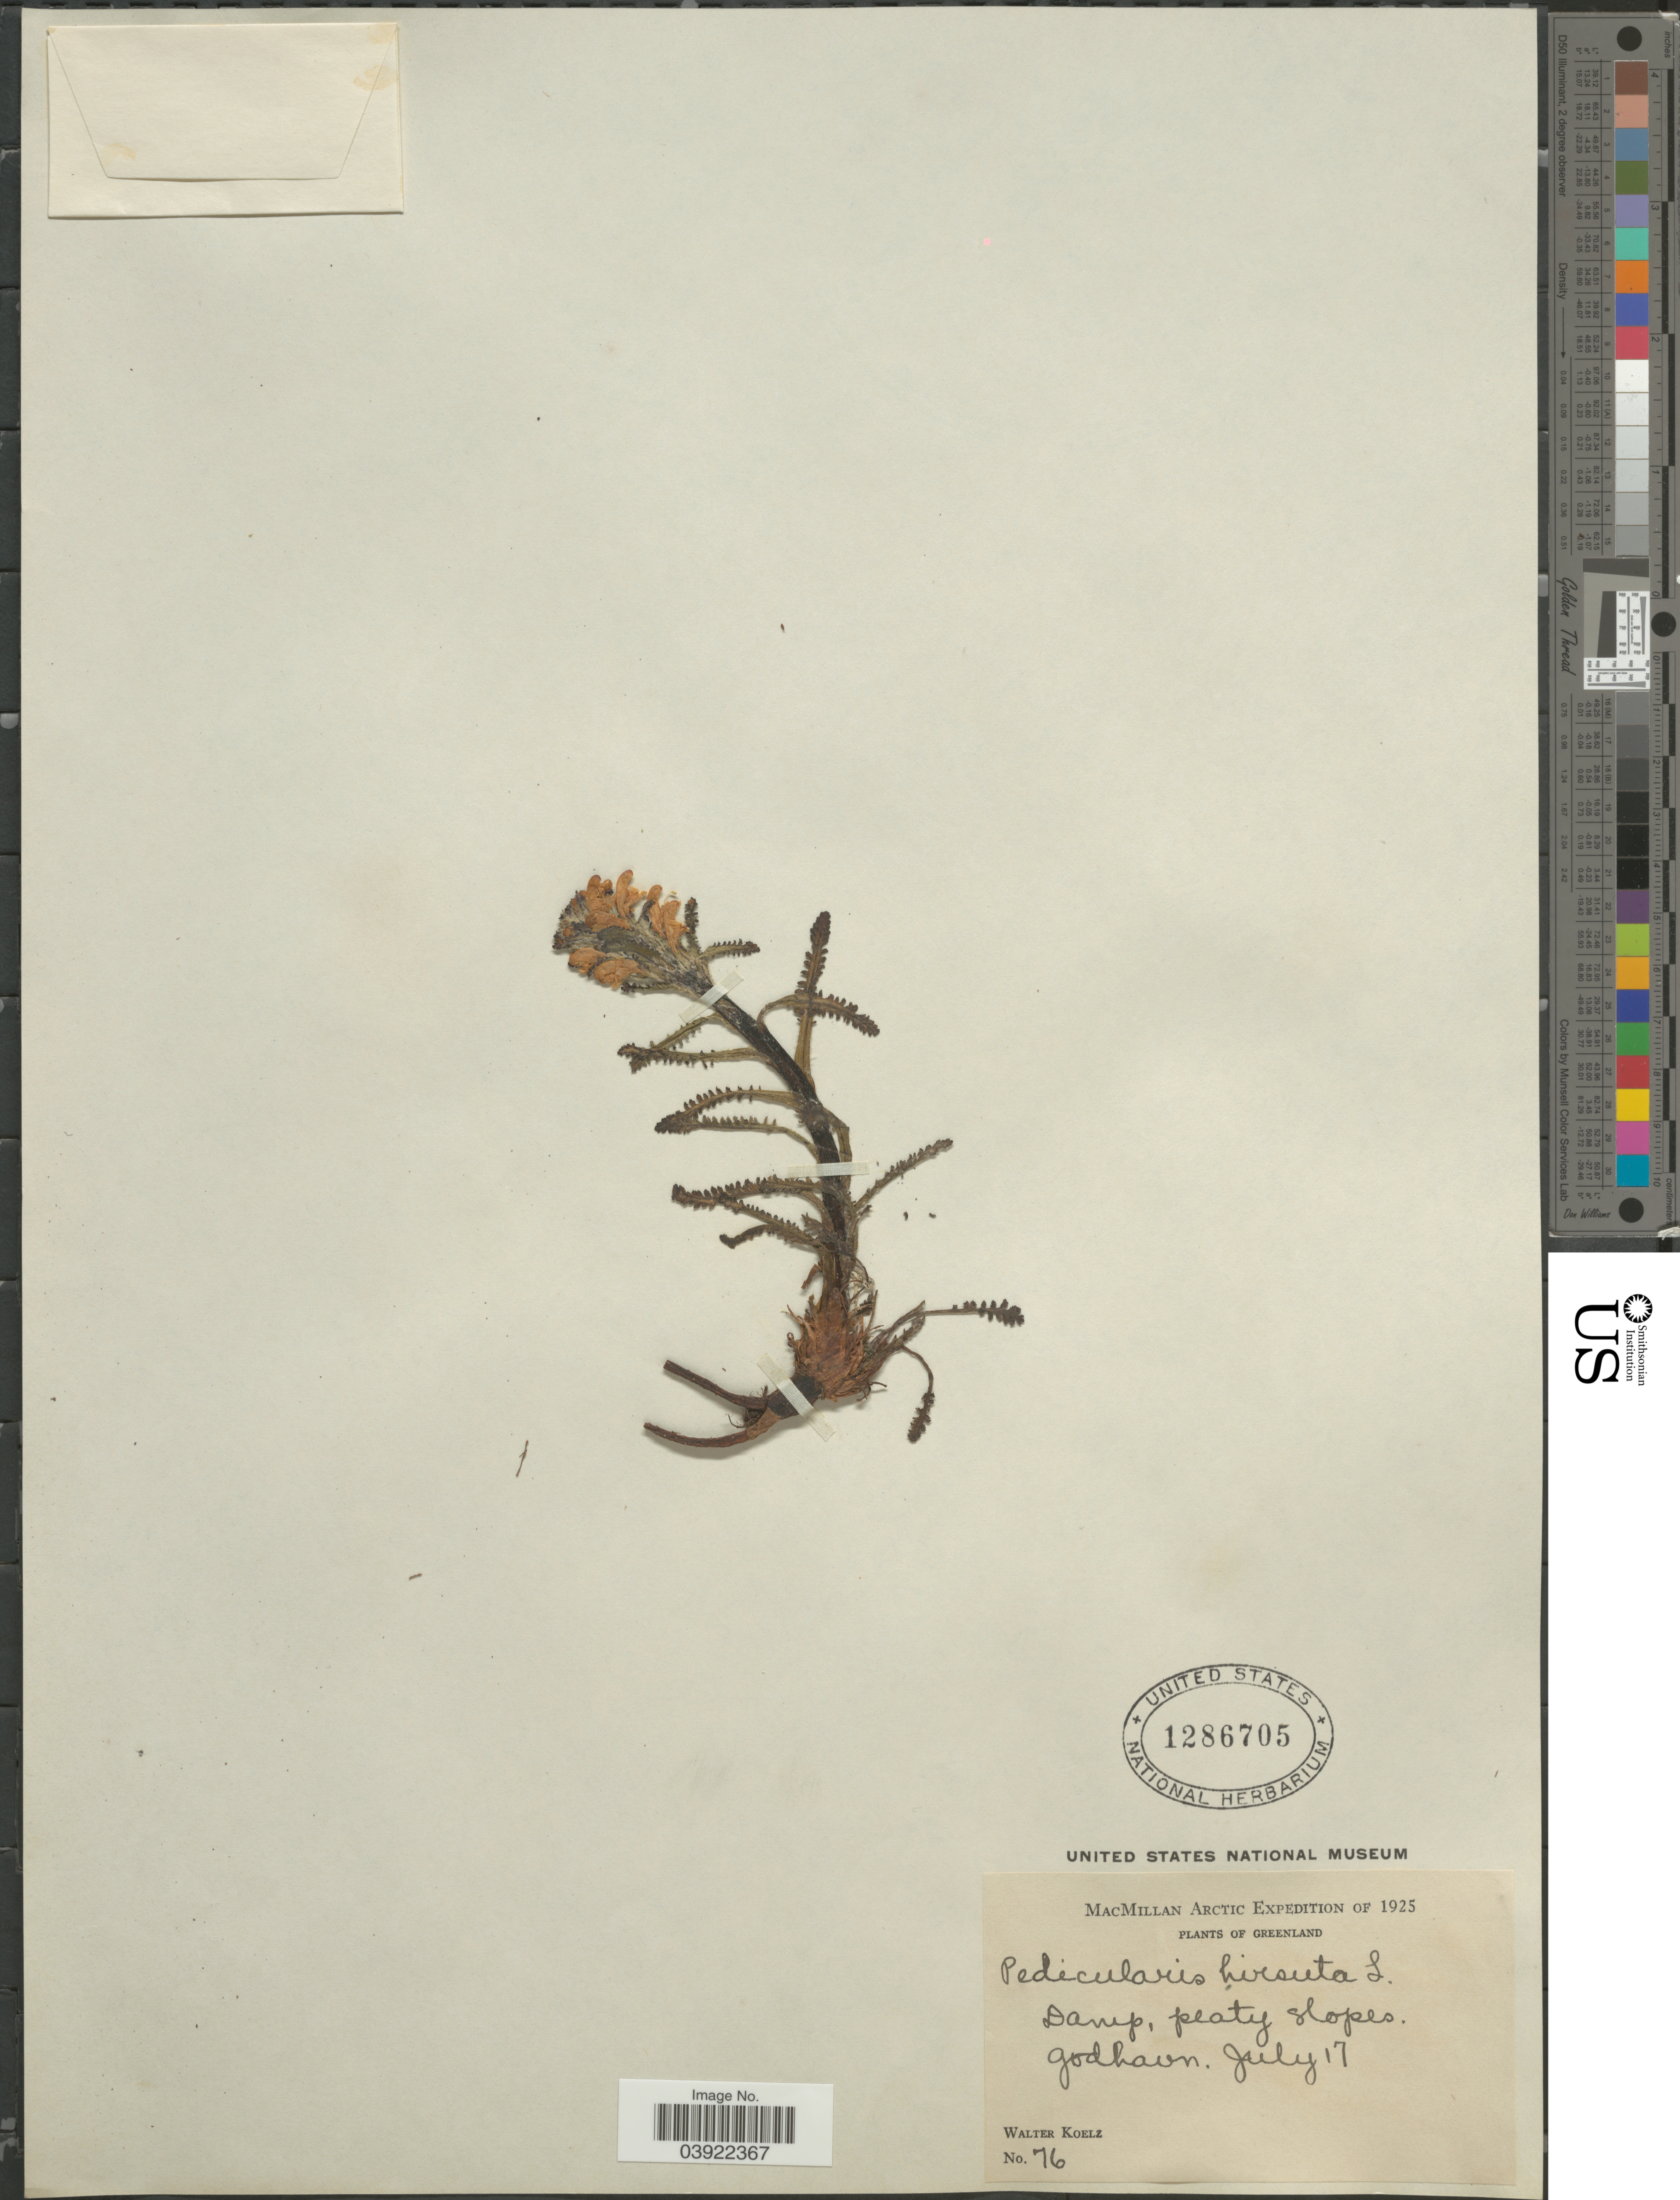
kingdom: Plantae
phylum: Tracheophyta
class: Magnoliopsida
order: Lamiales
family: Orobanchaceae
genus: Pedicularis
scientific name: Pedicularis hirsuta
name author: L.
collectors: W. N. Koelz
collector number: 76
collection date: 1925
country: Greenland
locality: Godhavn.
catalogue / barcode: US 1286705